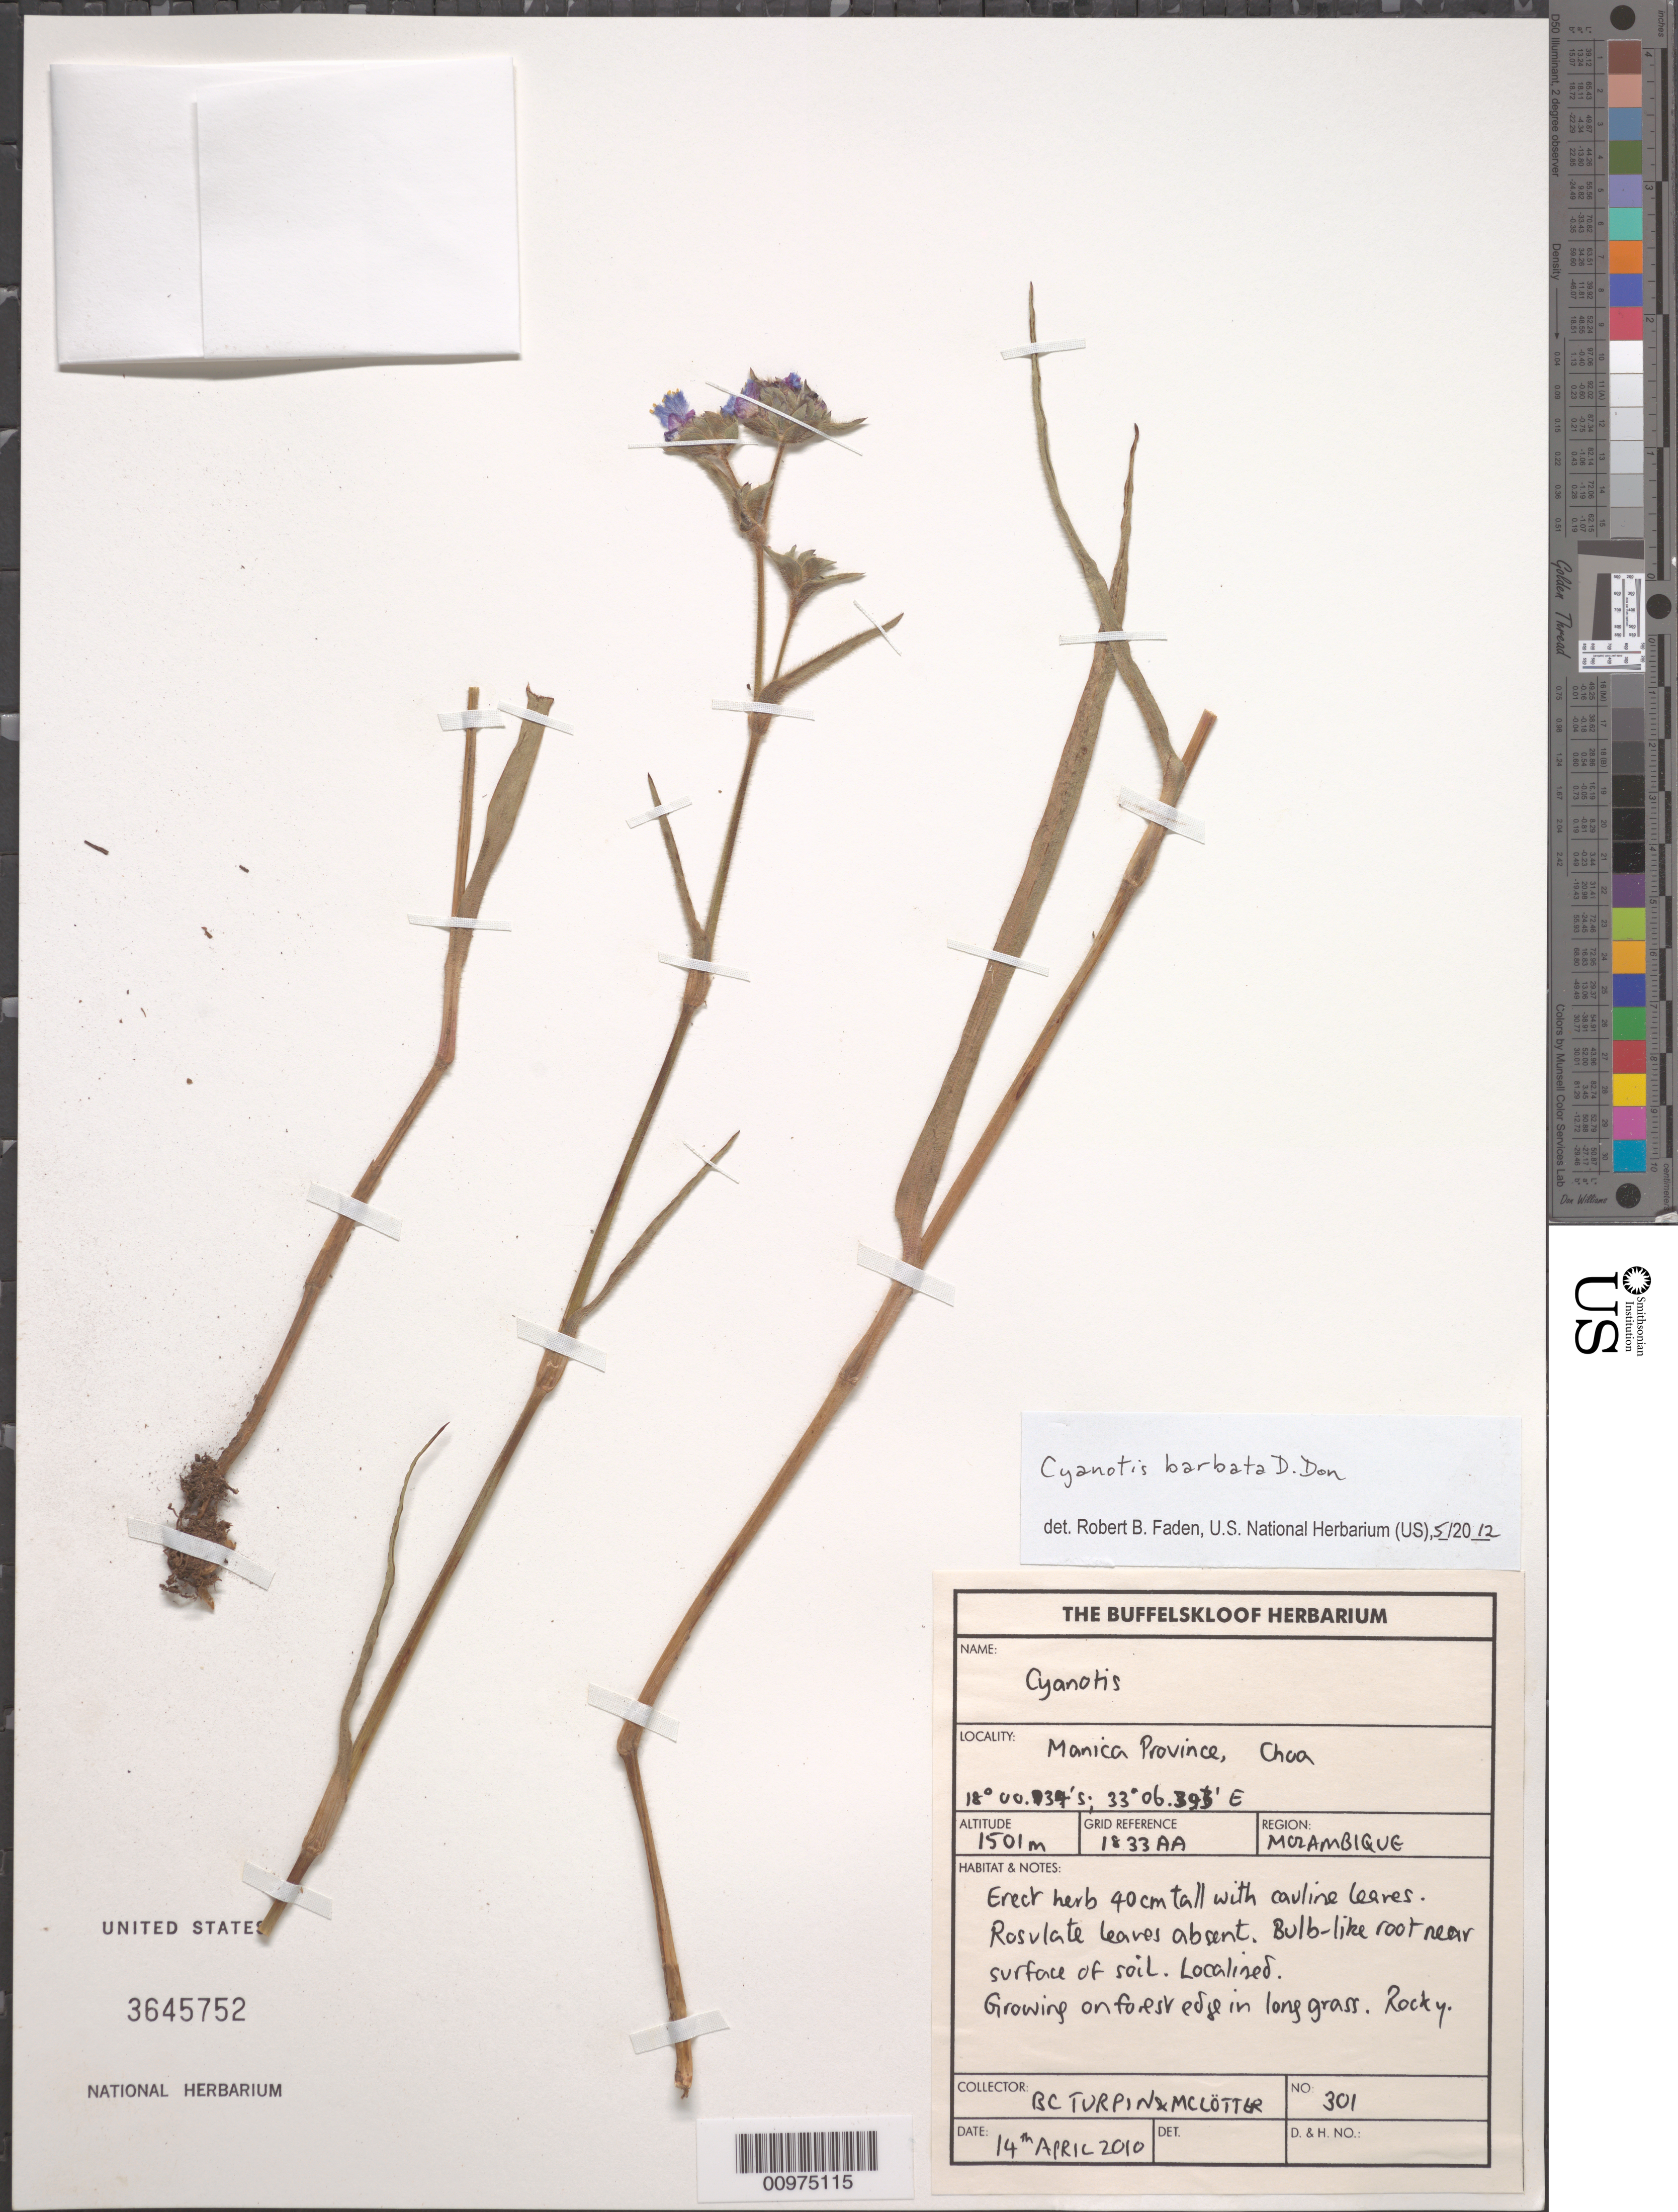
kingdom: Plantae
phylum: Tracheophyta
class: Liliopsida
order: Commelinales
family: Commelinaceae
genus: Cyanotis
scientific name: Cyanotis barbata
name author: D. Don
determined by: Faden, Robert B., (US), Smithsonian Institution - National Museum of Natural History (UNITED STATES)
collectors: B. C. Turpin & M. Lötter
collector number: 301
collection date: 2010-04-14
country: Mozambique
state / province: Manica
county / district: Choa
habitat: Localized. Growing on forest edge in long grass. Rocky.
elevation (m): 1501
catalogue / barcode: US 3645752